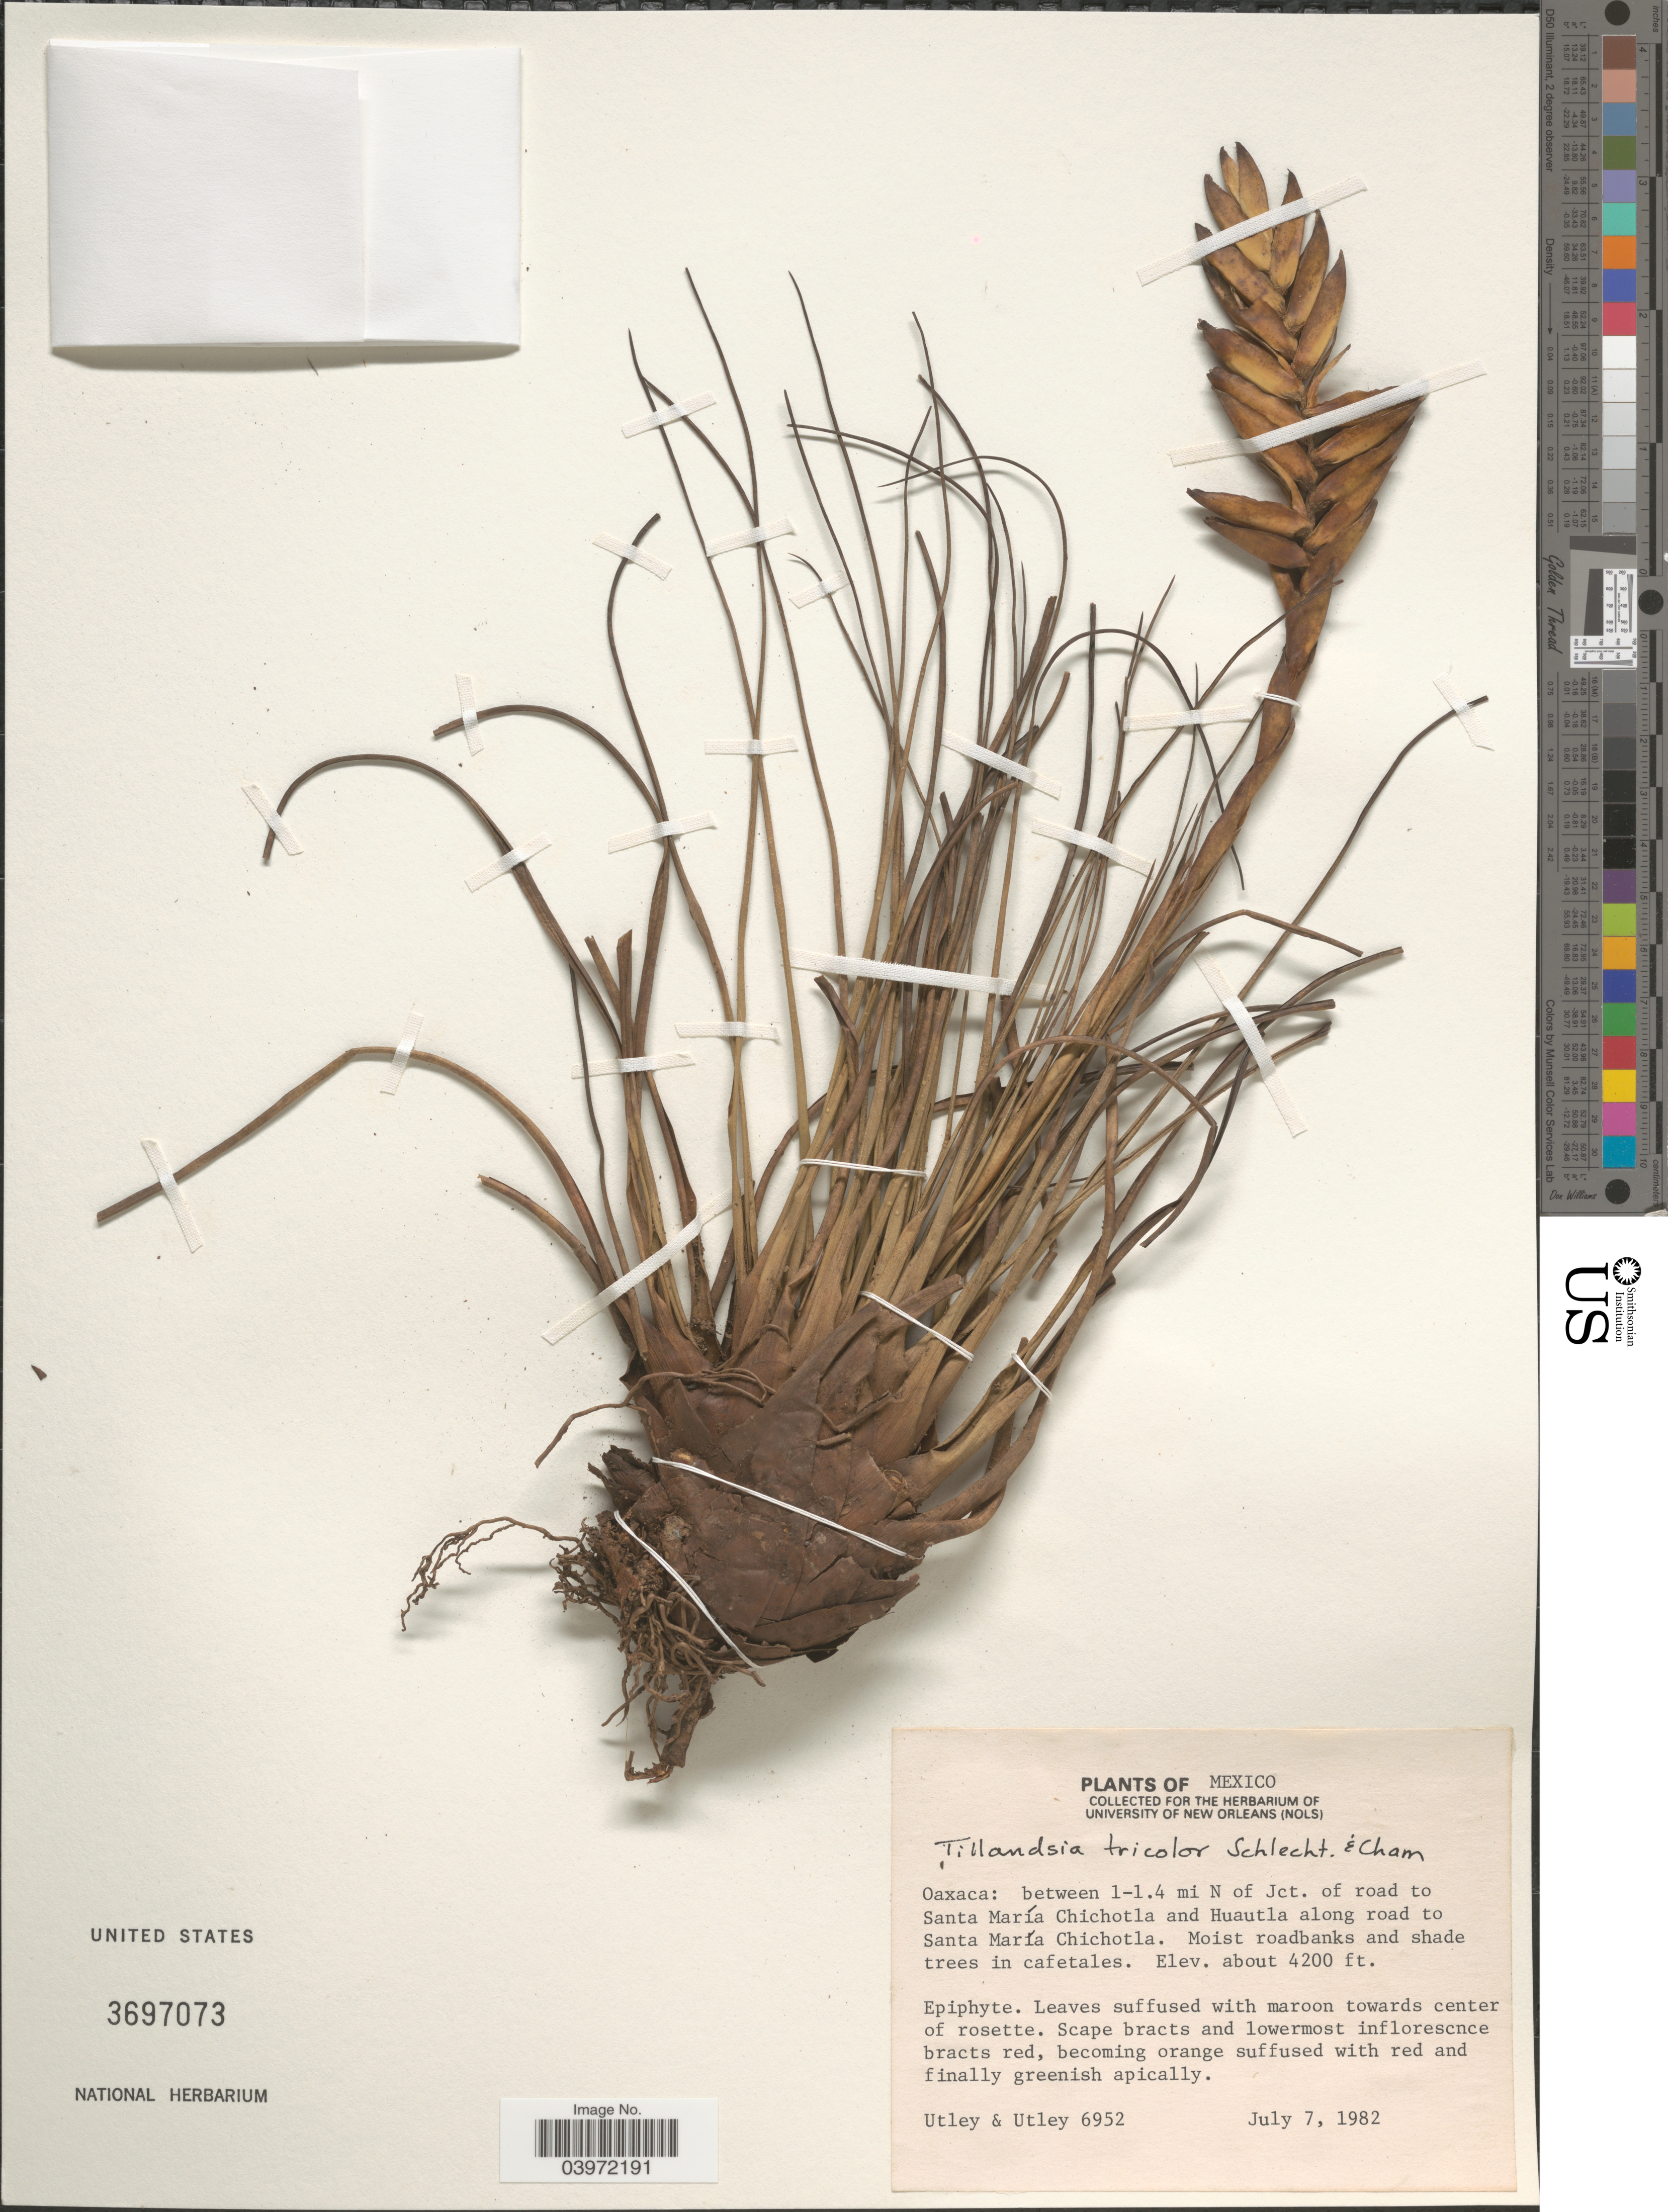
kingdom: Plantae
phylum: Tracheophyta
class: Liliopsida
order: Poales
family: Bromeliaceae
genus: Tillandsia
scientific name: Tillandsia tricolor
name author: Schltdl. & Cham.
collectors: Utley & Utley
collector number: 6952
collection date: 1982-07-07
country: Mexico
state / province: Oaxaca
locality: Between 1-1.4 mi N of Jct. of road to Santa María Chichotla and Huautla along road to Santa María Chichotla.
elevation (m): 1280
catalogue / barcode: US 3697073